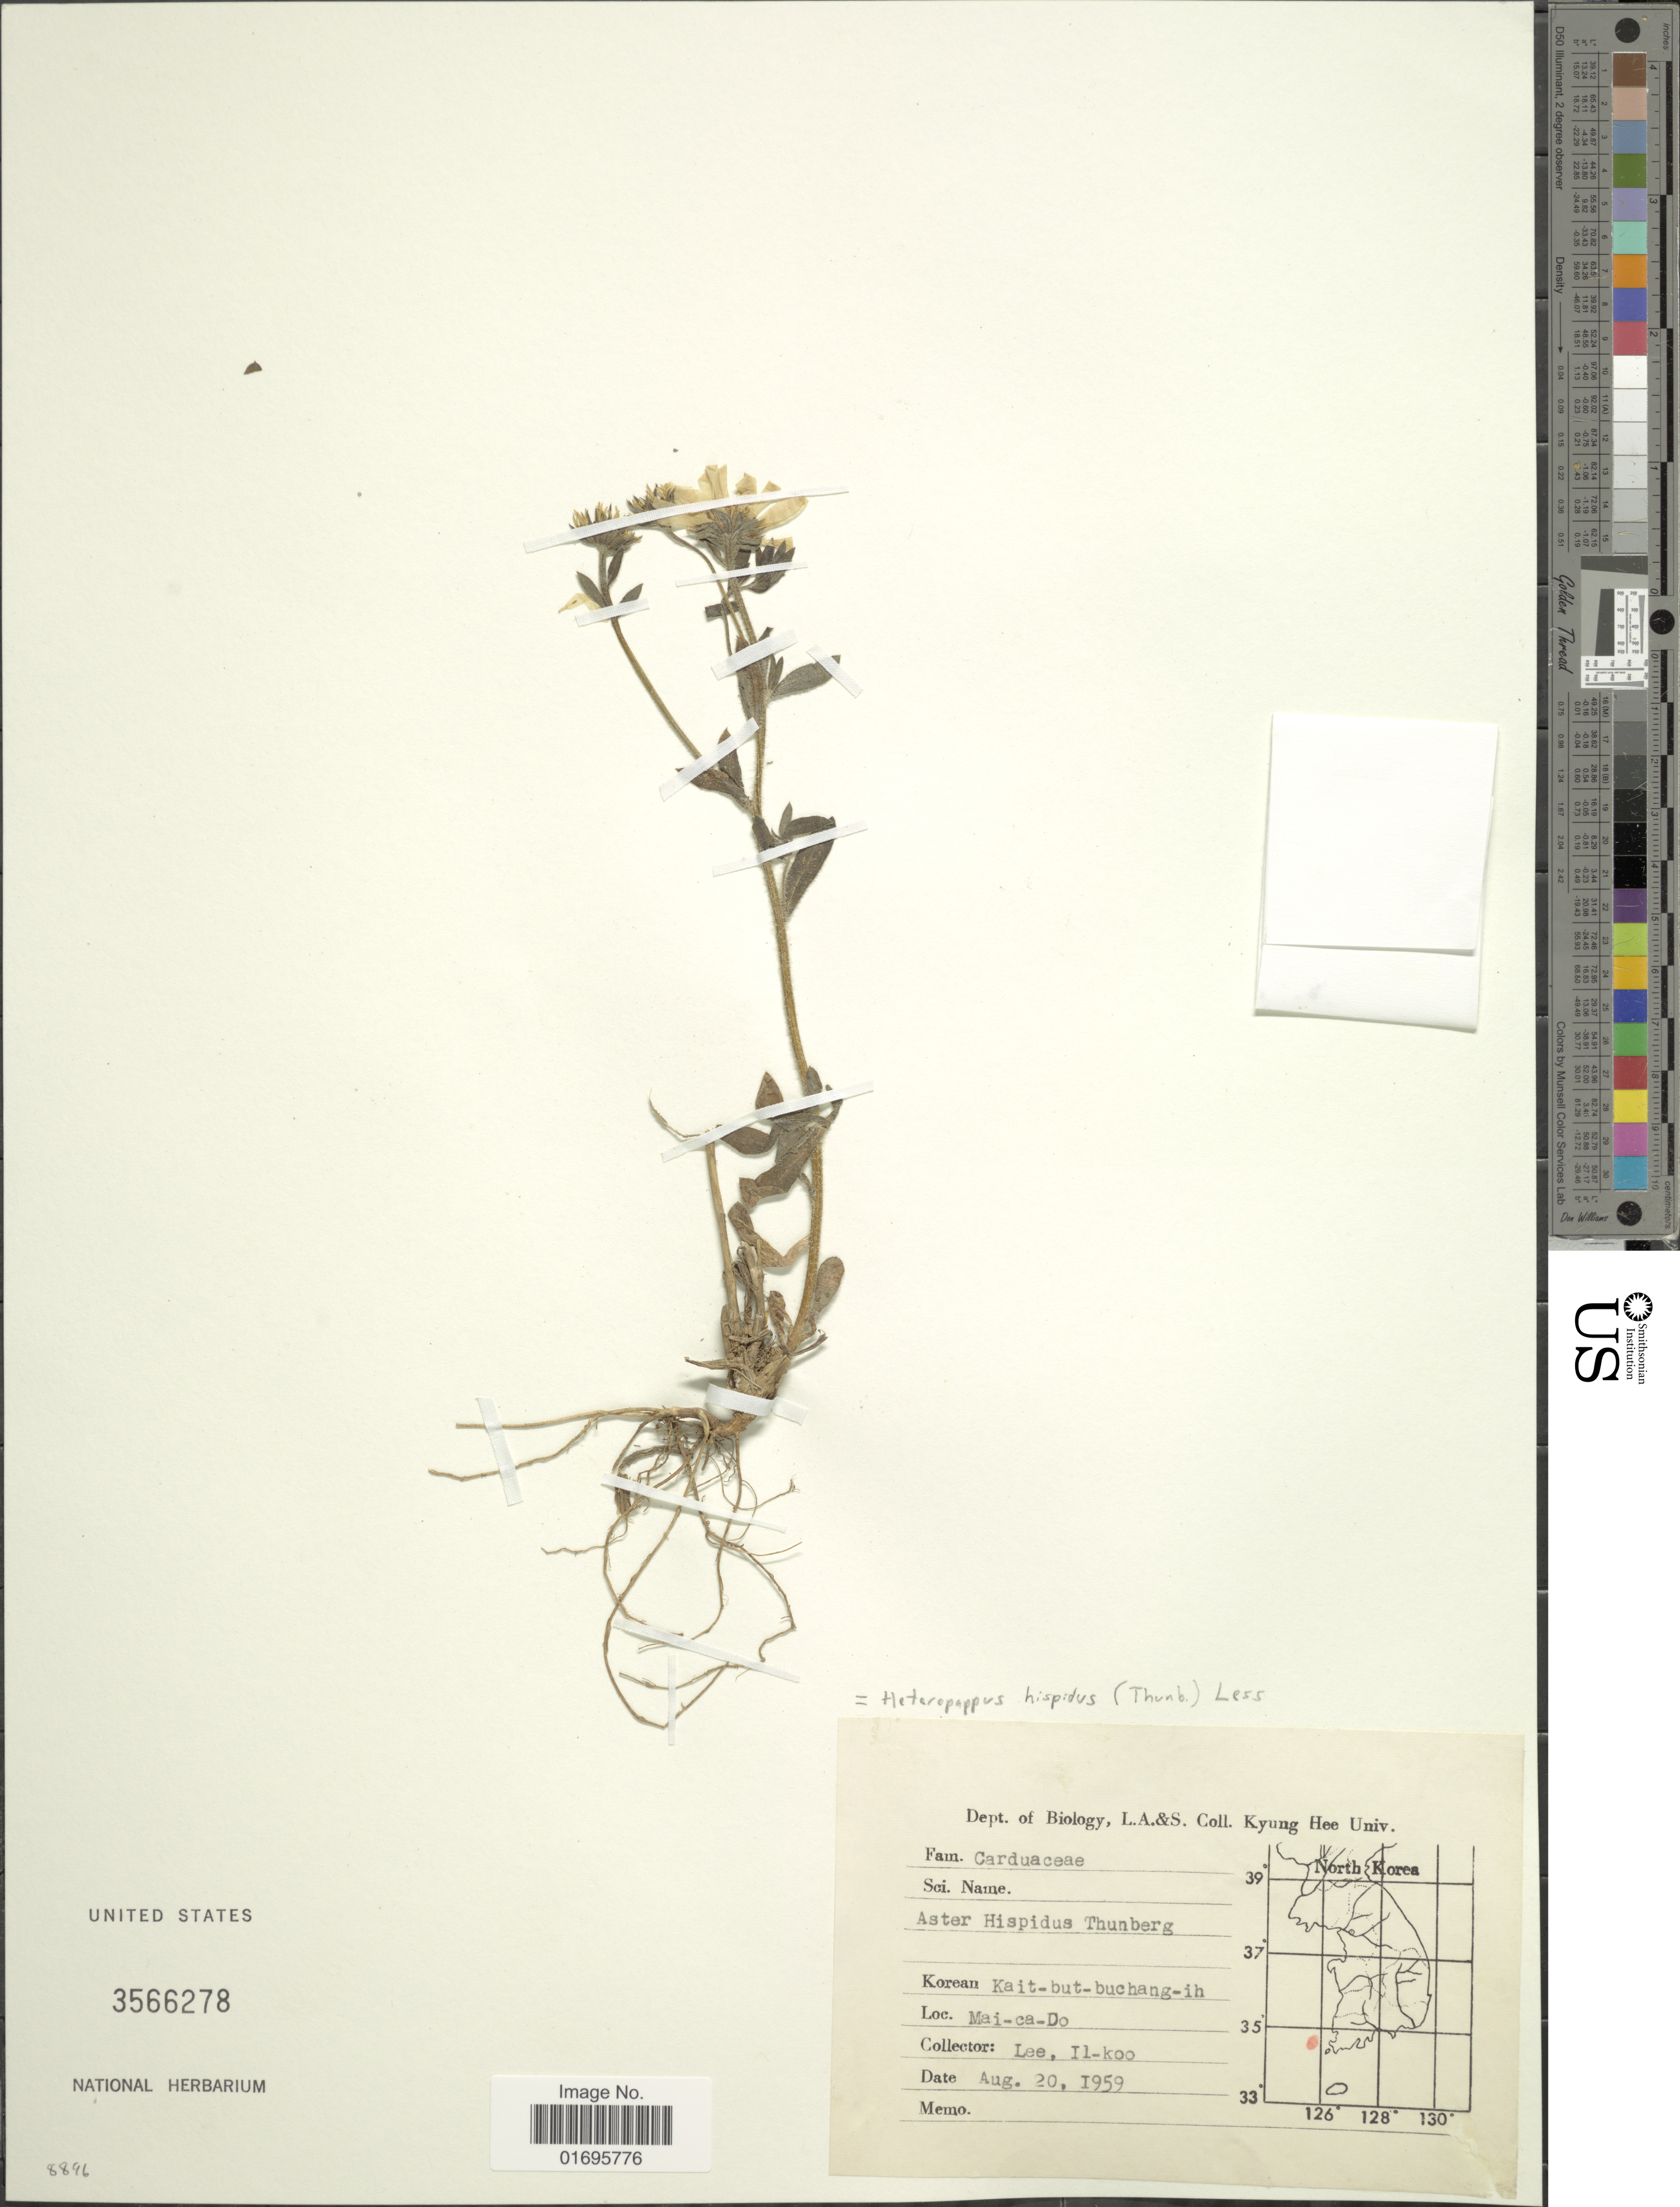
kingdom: Plantae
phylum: Tracheophyta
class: Magnoliopsida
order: Asterales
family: Asteraceae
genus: Heteropappus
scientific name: Heteropappus hispidus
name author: (Thunb.) Less.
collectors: I. Lee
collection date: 1959-08-20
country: South Korea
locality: Kait-but-buchang-ih. Mai-ca-Do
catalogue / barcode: US 3566278